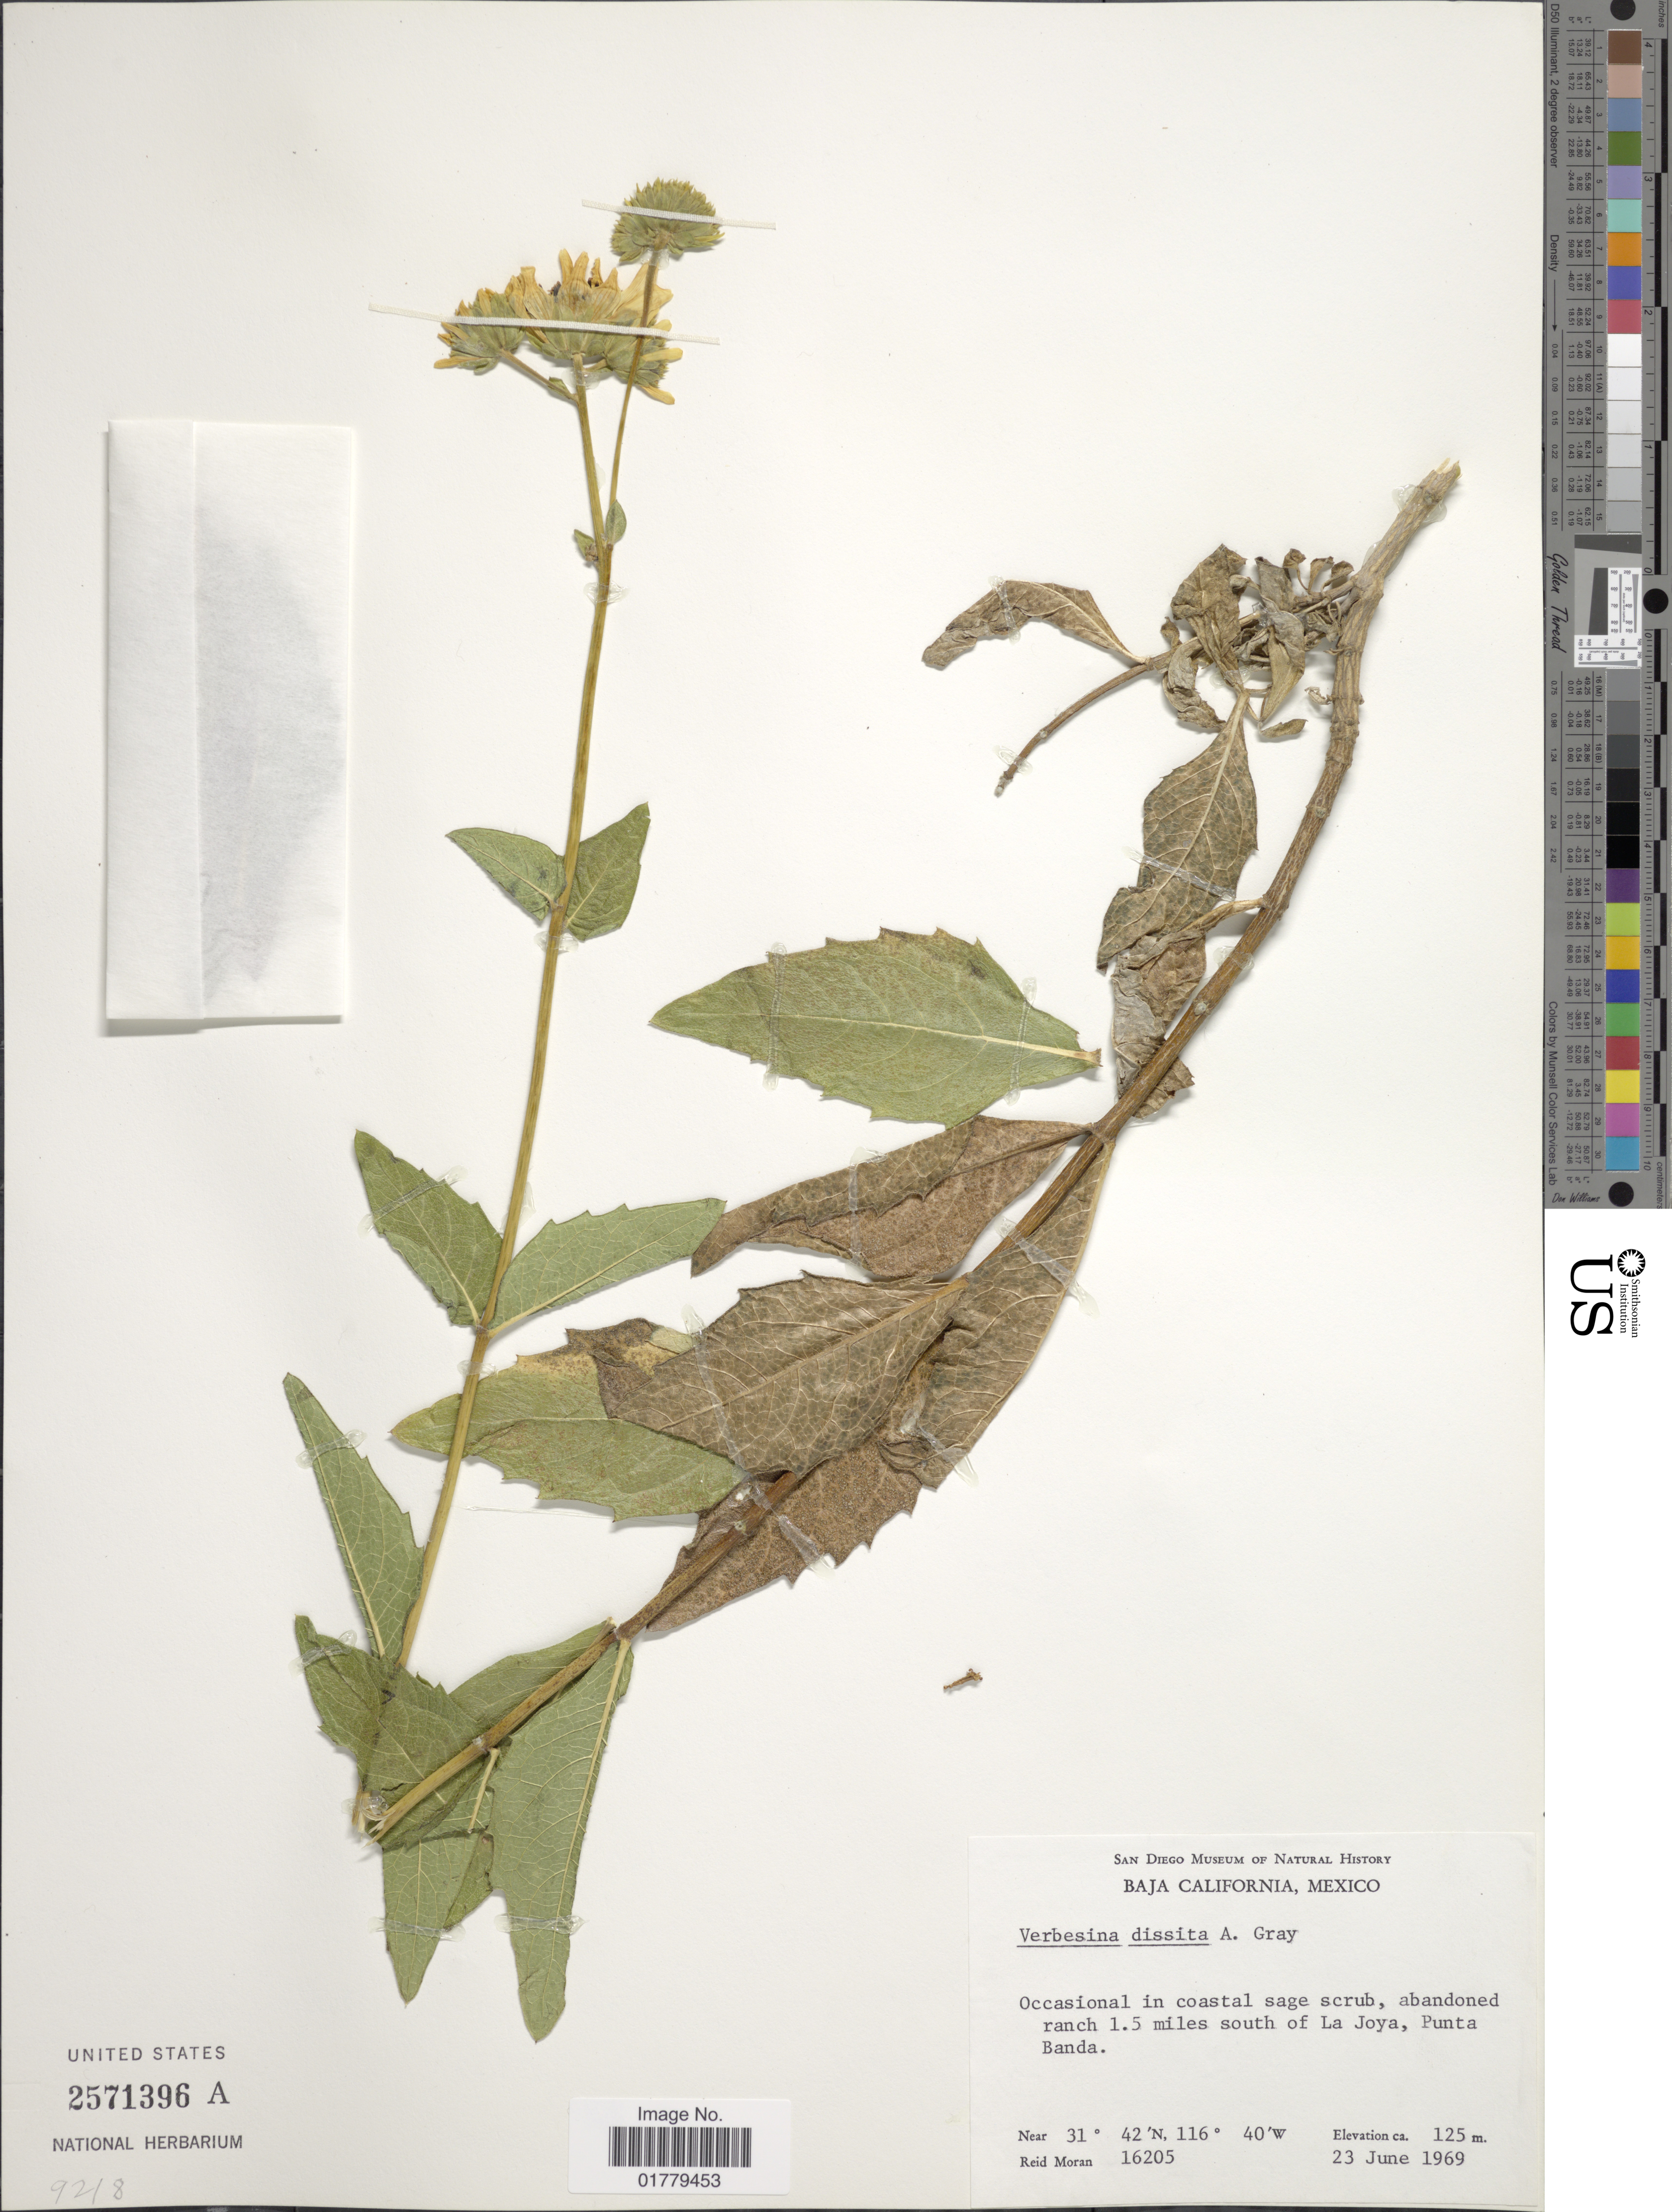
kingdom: Plantae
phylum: Tracheophyta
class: Magnoliopsida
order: Asterales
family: Asteraceae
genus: Verbesina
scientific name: Verbesina dissita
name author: A. Gray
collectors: R. V. Moran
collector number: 16205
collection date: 1969-06-23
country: Mexico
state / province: Baja California Sur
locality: Occasional in coastal sage scrub, abandoned ranch 1.5 miles south of La Joya, Punta Banda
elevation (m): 125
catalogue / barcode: US 2571396A